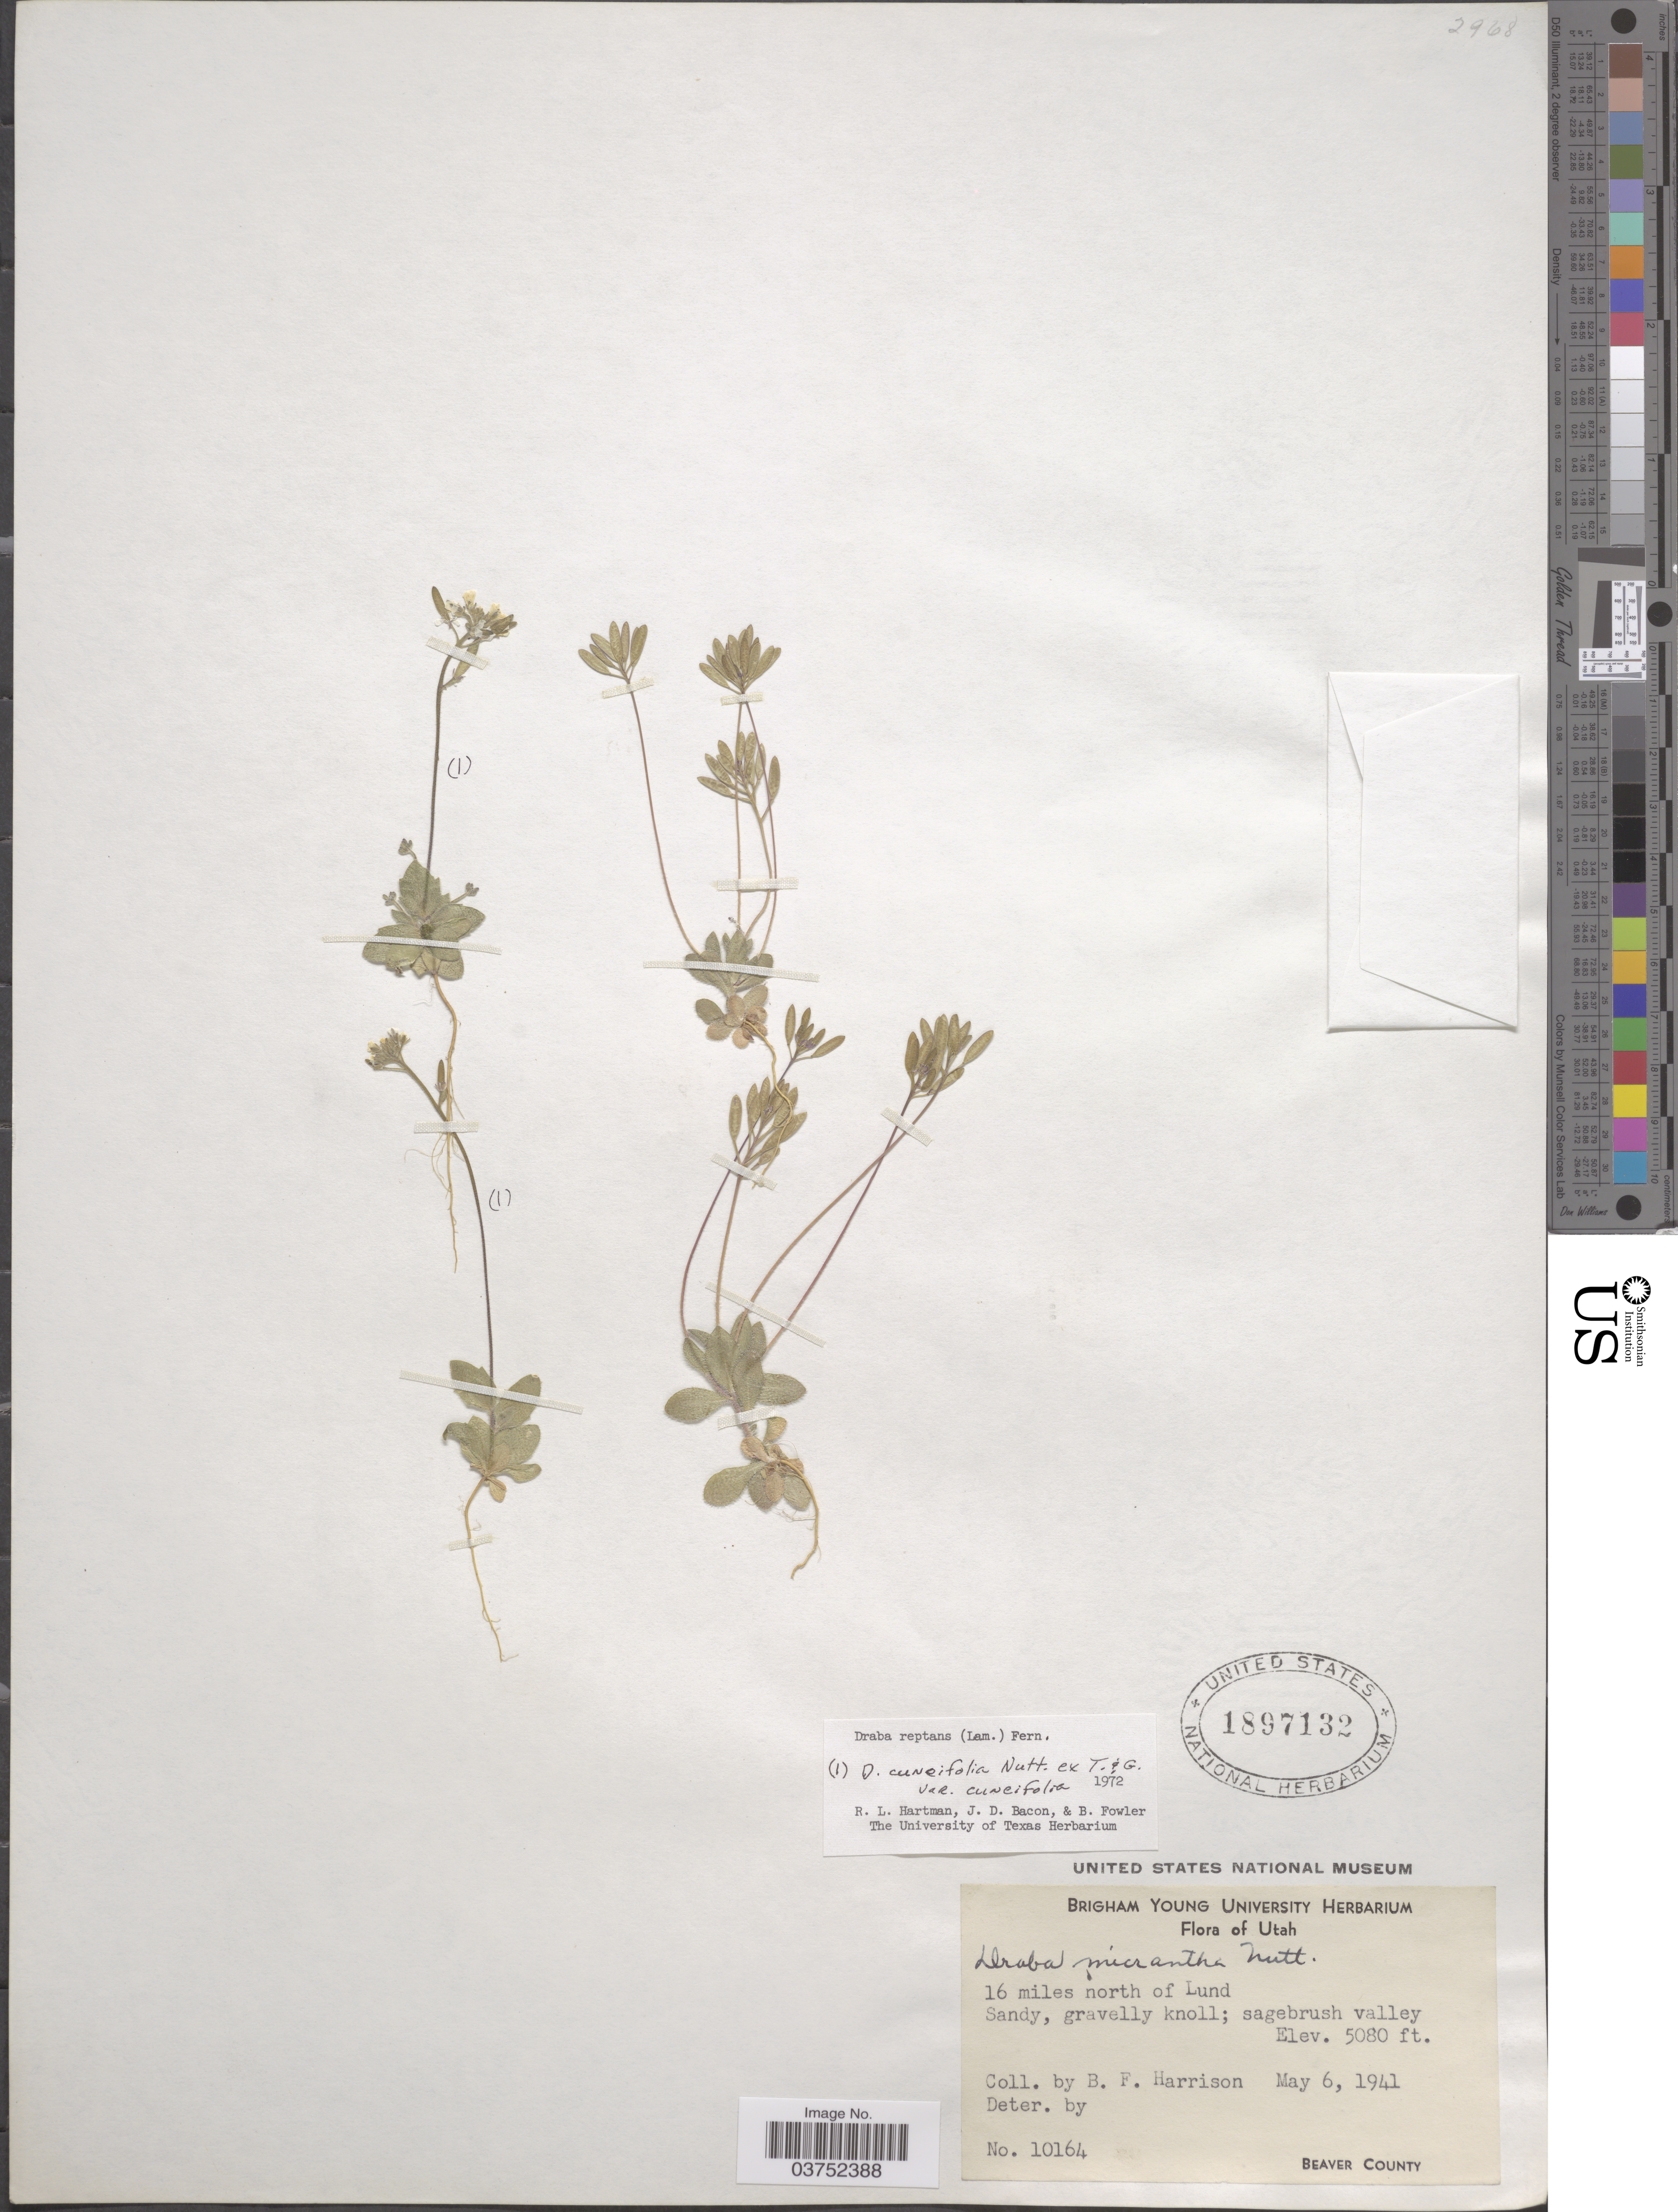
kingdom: Plantae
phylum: Tracheophyta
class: Magnoliopsida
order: Brassicales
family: Brassicaceae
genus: Draba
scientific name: Draba reptans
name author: (Lam.) Fernald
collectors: B. F. Harrison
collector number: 10164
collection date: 1941-05-06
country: United States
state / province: Utah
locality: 16 miles north of Lund. Beaver County.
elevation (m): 1548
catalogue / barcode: US 1897132